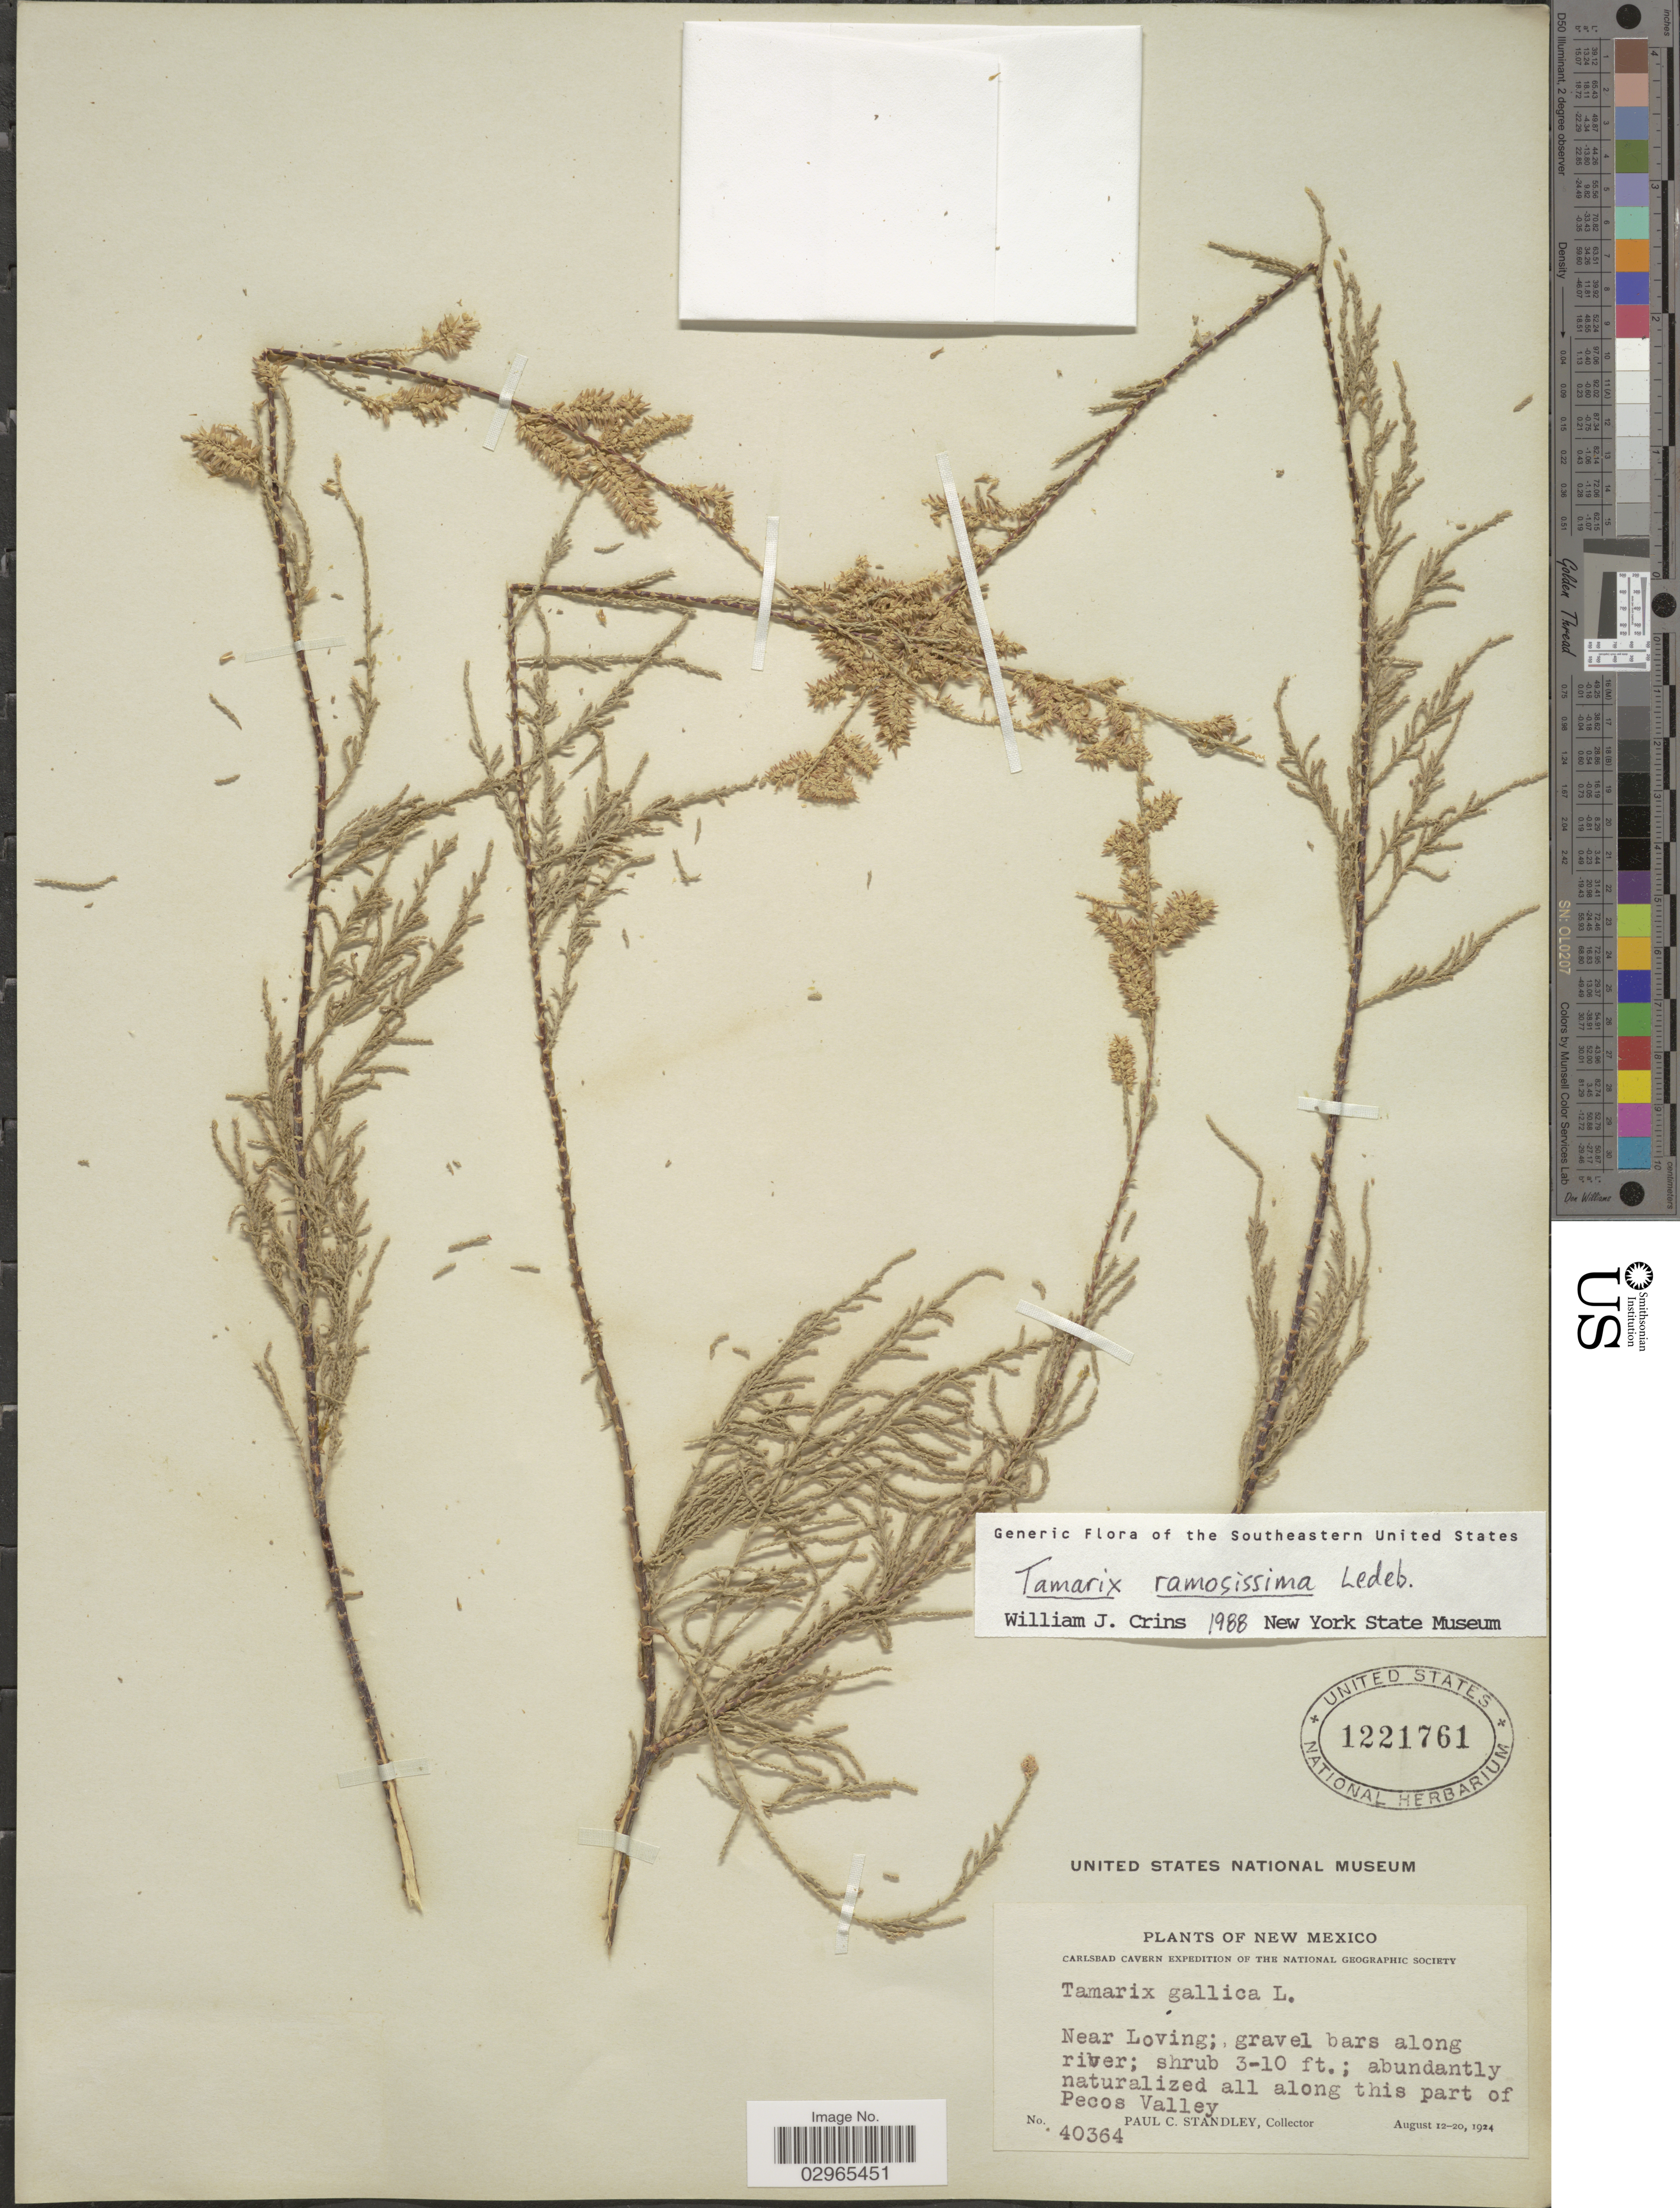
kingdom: Plantae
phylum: Tracheophyta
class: Magnoliopsida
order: Caryophyllales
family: Tamaricaceae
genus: Tamarix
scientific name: Tamarix ramosissima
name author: Ledeb.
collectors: P. C. Standley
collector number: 40364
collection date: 1924-08-12/1924-08-20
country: United States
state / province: New Mexico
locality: Near Loving; gravel bars along river. Along this part of Pecos Valley.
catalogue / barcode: US 1221761